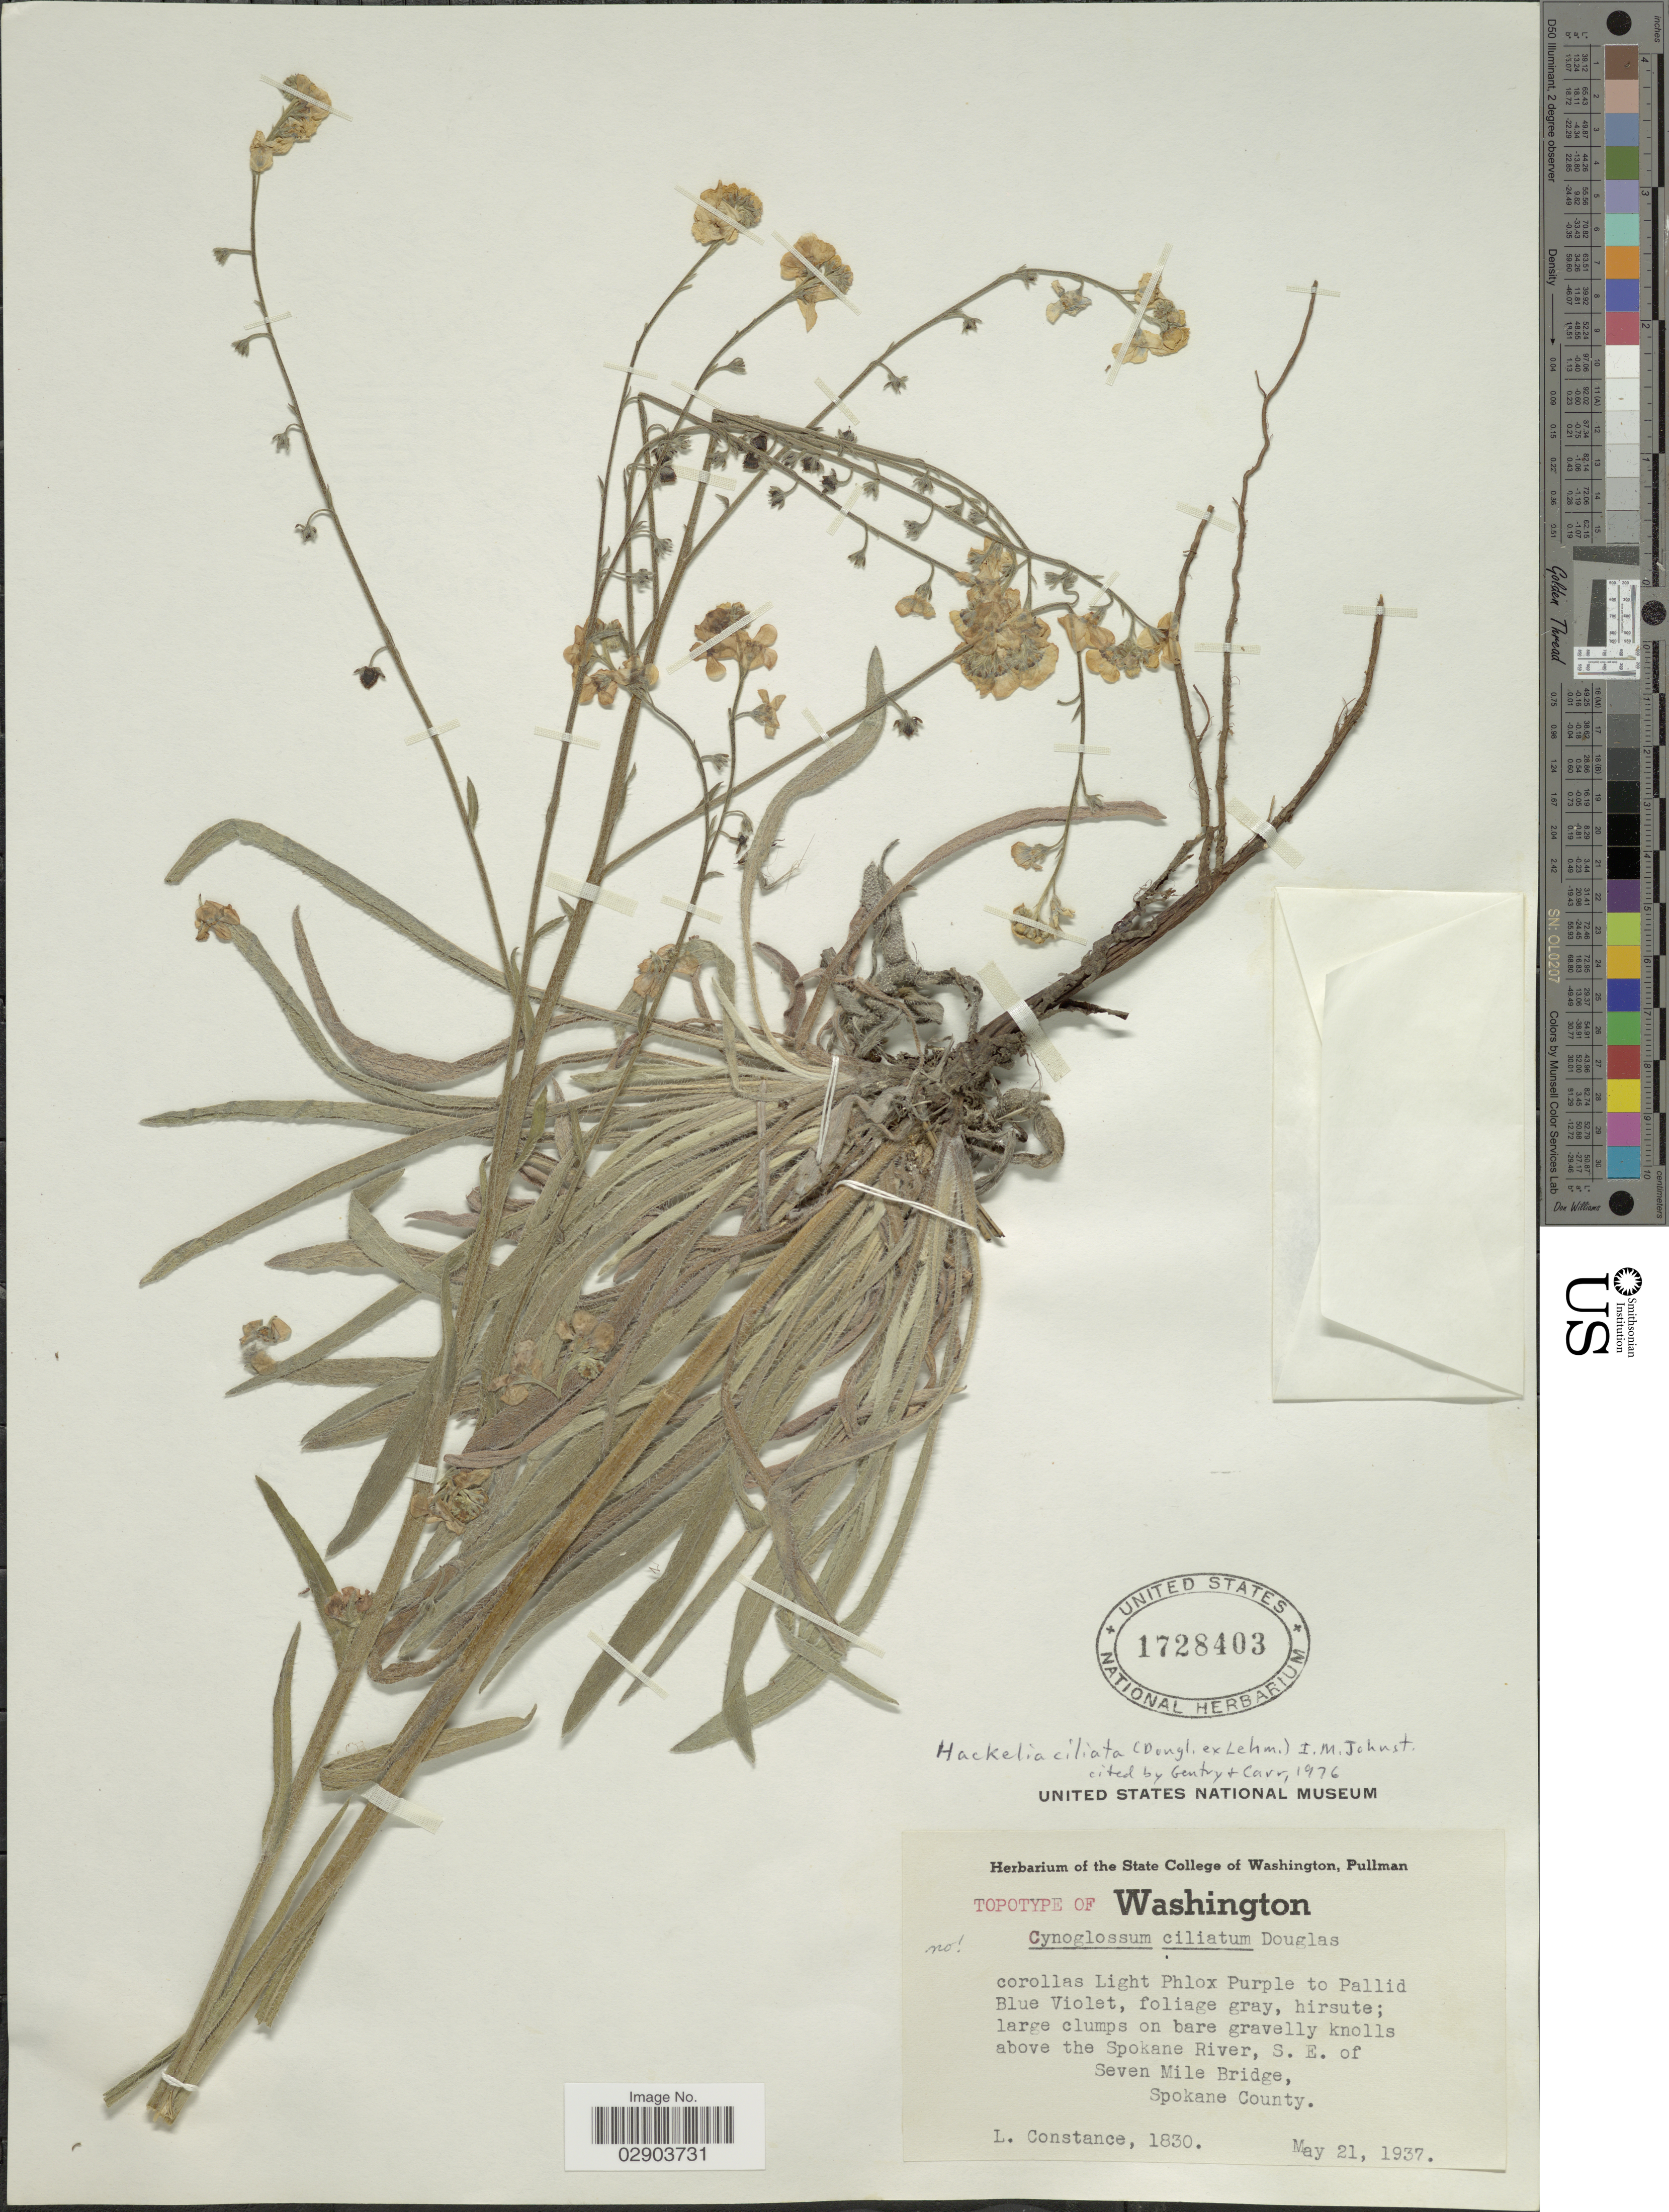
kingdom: Plantae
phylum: Tracheophyta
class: Magnoliopsida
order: Boraginales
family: Boraginaceae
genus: Hackelia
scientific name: Hackelia ciliata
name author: (Douglas ex Lehm.) I.M. Johnst.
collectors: L. Constance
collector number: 1830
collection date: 1937-05-21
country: United States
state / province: Washington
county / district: Spokane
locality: Above the Spokane River, S.E. of Seven Mile Bridge, Spokane County.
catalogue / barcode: US 1728403